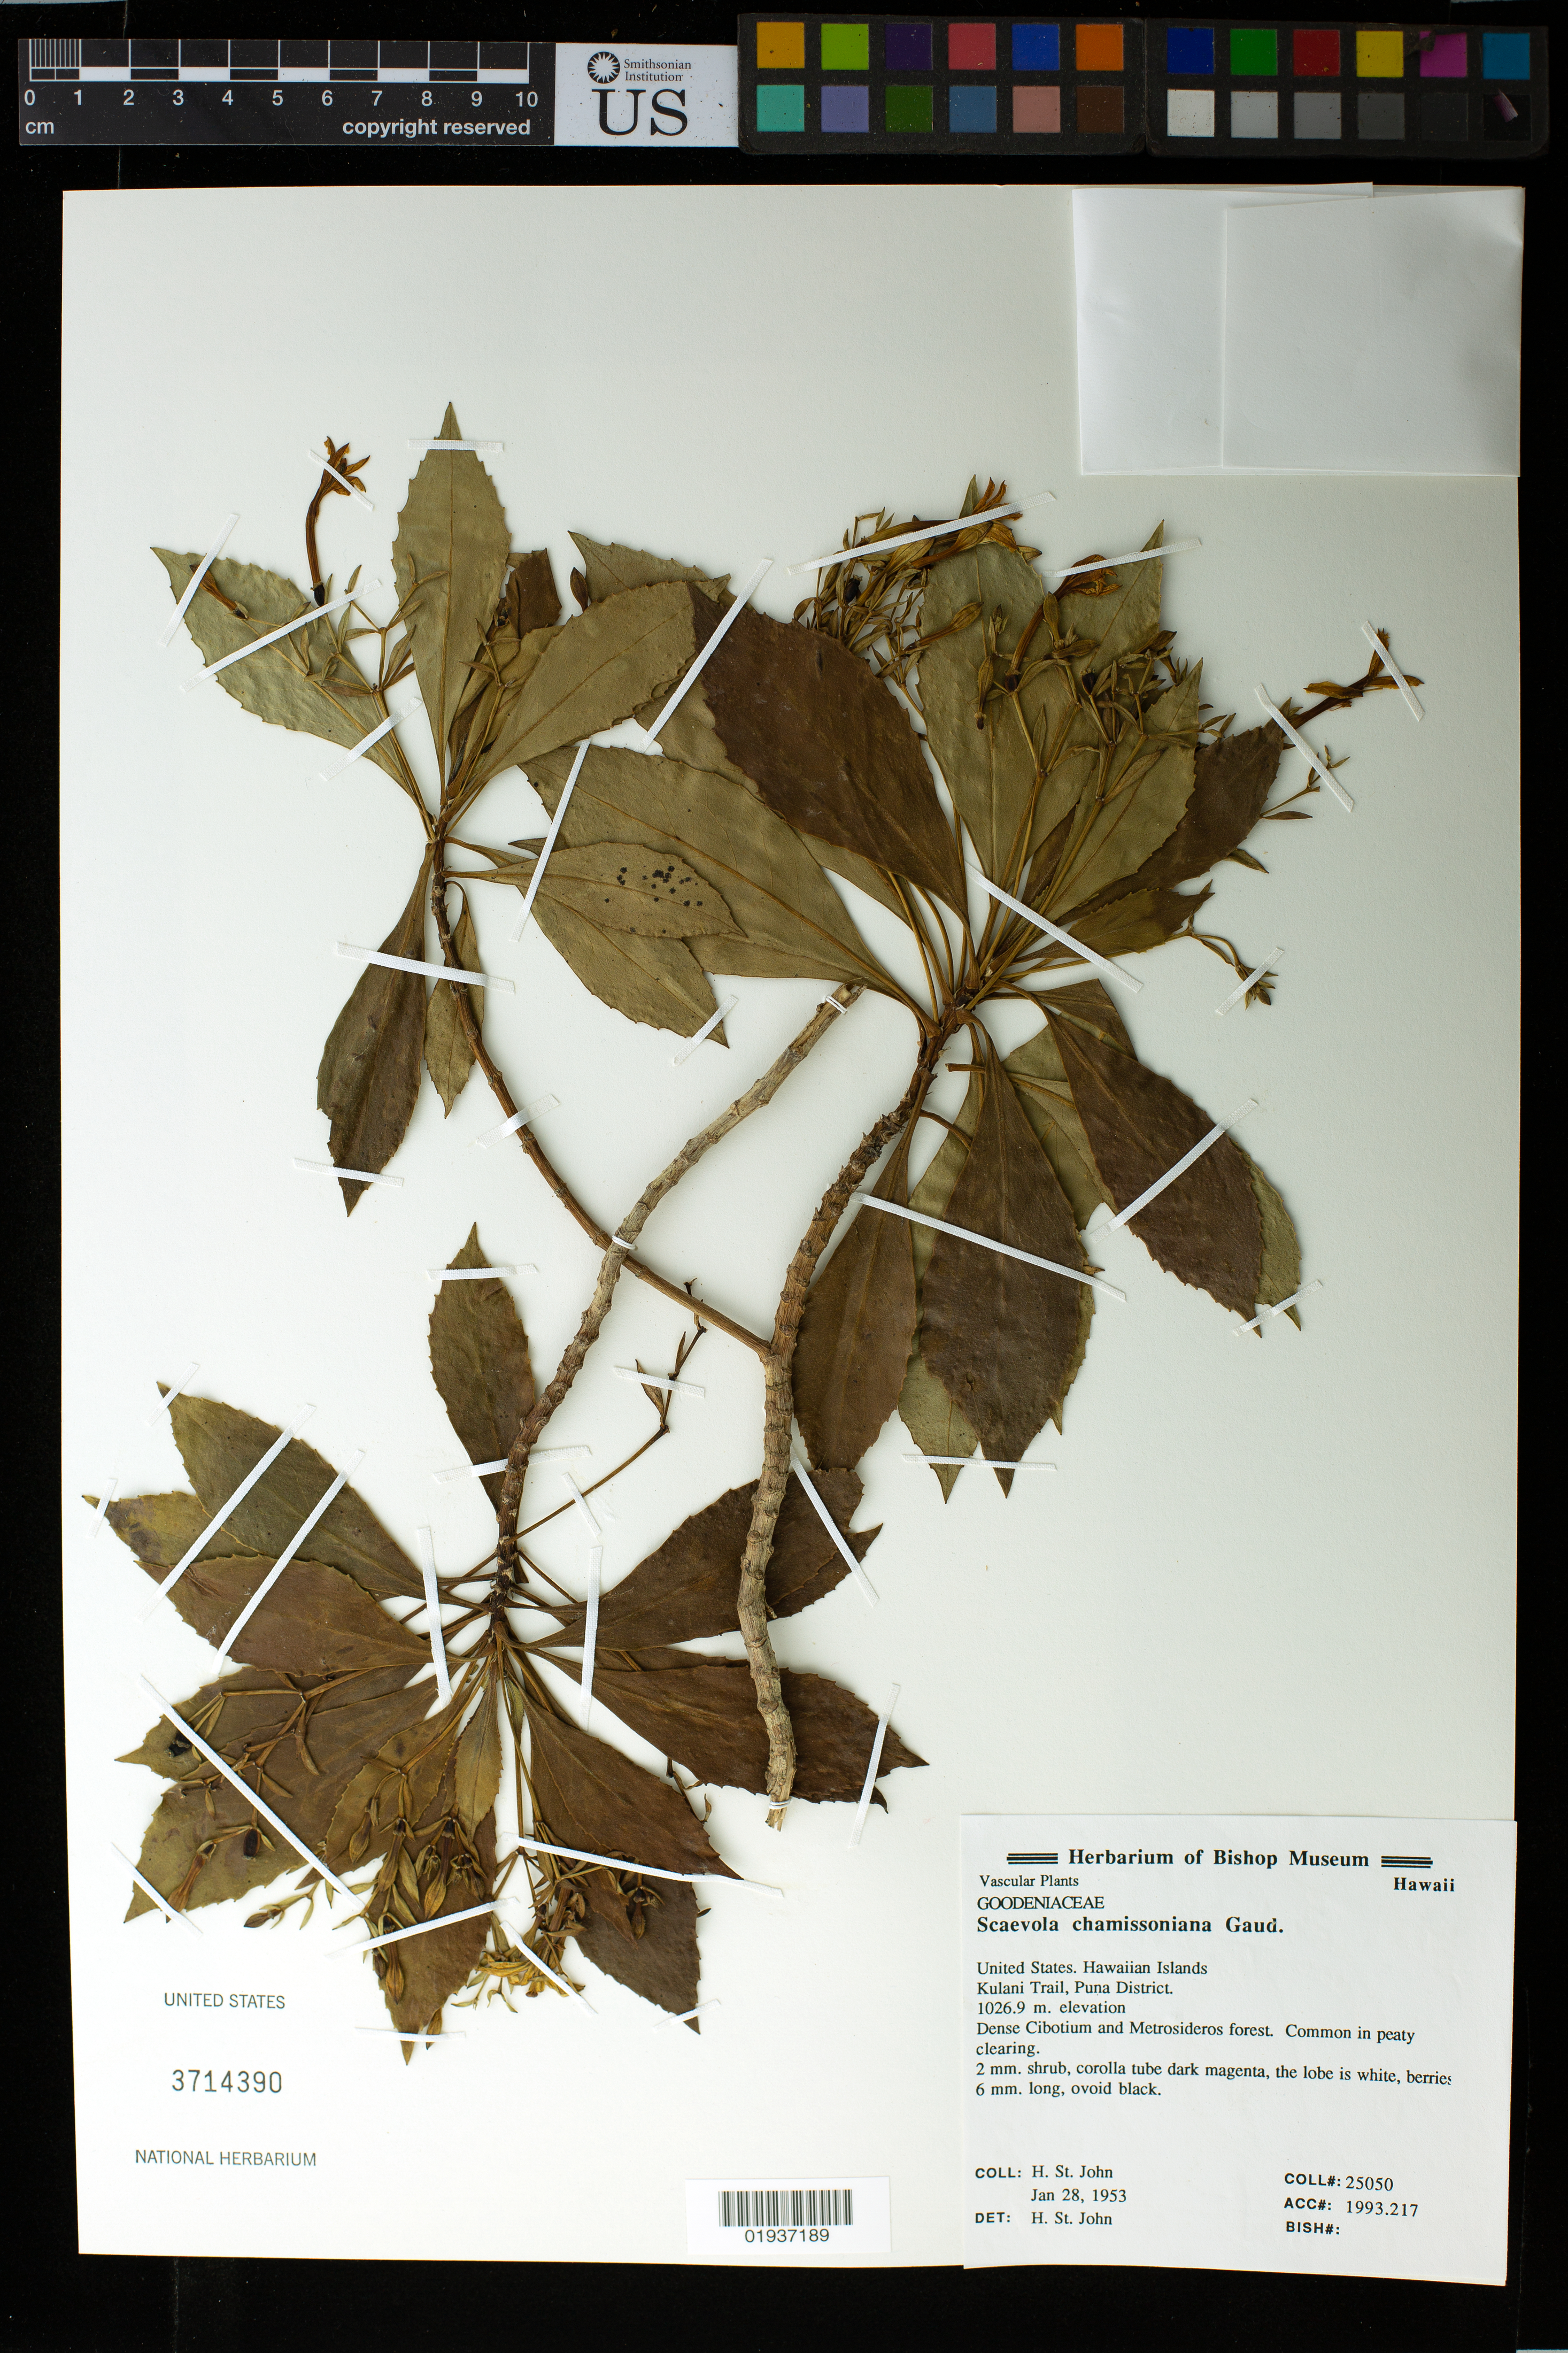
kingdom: Plantae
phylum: Tracheophyta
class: Magnoliopsida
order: Asterales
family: Goodeniaceae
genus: Scaevola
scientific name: Scaevola chamissoniana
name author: Gaudich.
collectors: H. St. John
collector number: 25050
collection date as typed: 28 Jan 1953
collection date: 1953-01-28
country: United States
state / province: Hawaii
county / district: Hawaii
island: Hawaii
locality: Kulani Trail, Puna Dist.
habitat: Peaty clearing in dense forest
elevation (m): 1027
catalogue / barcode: US 3714390